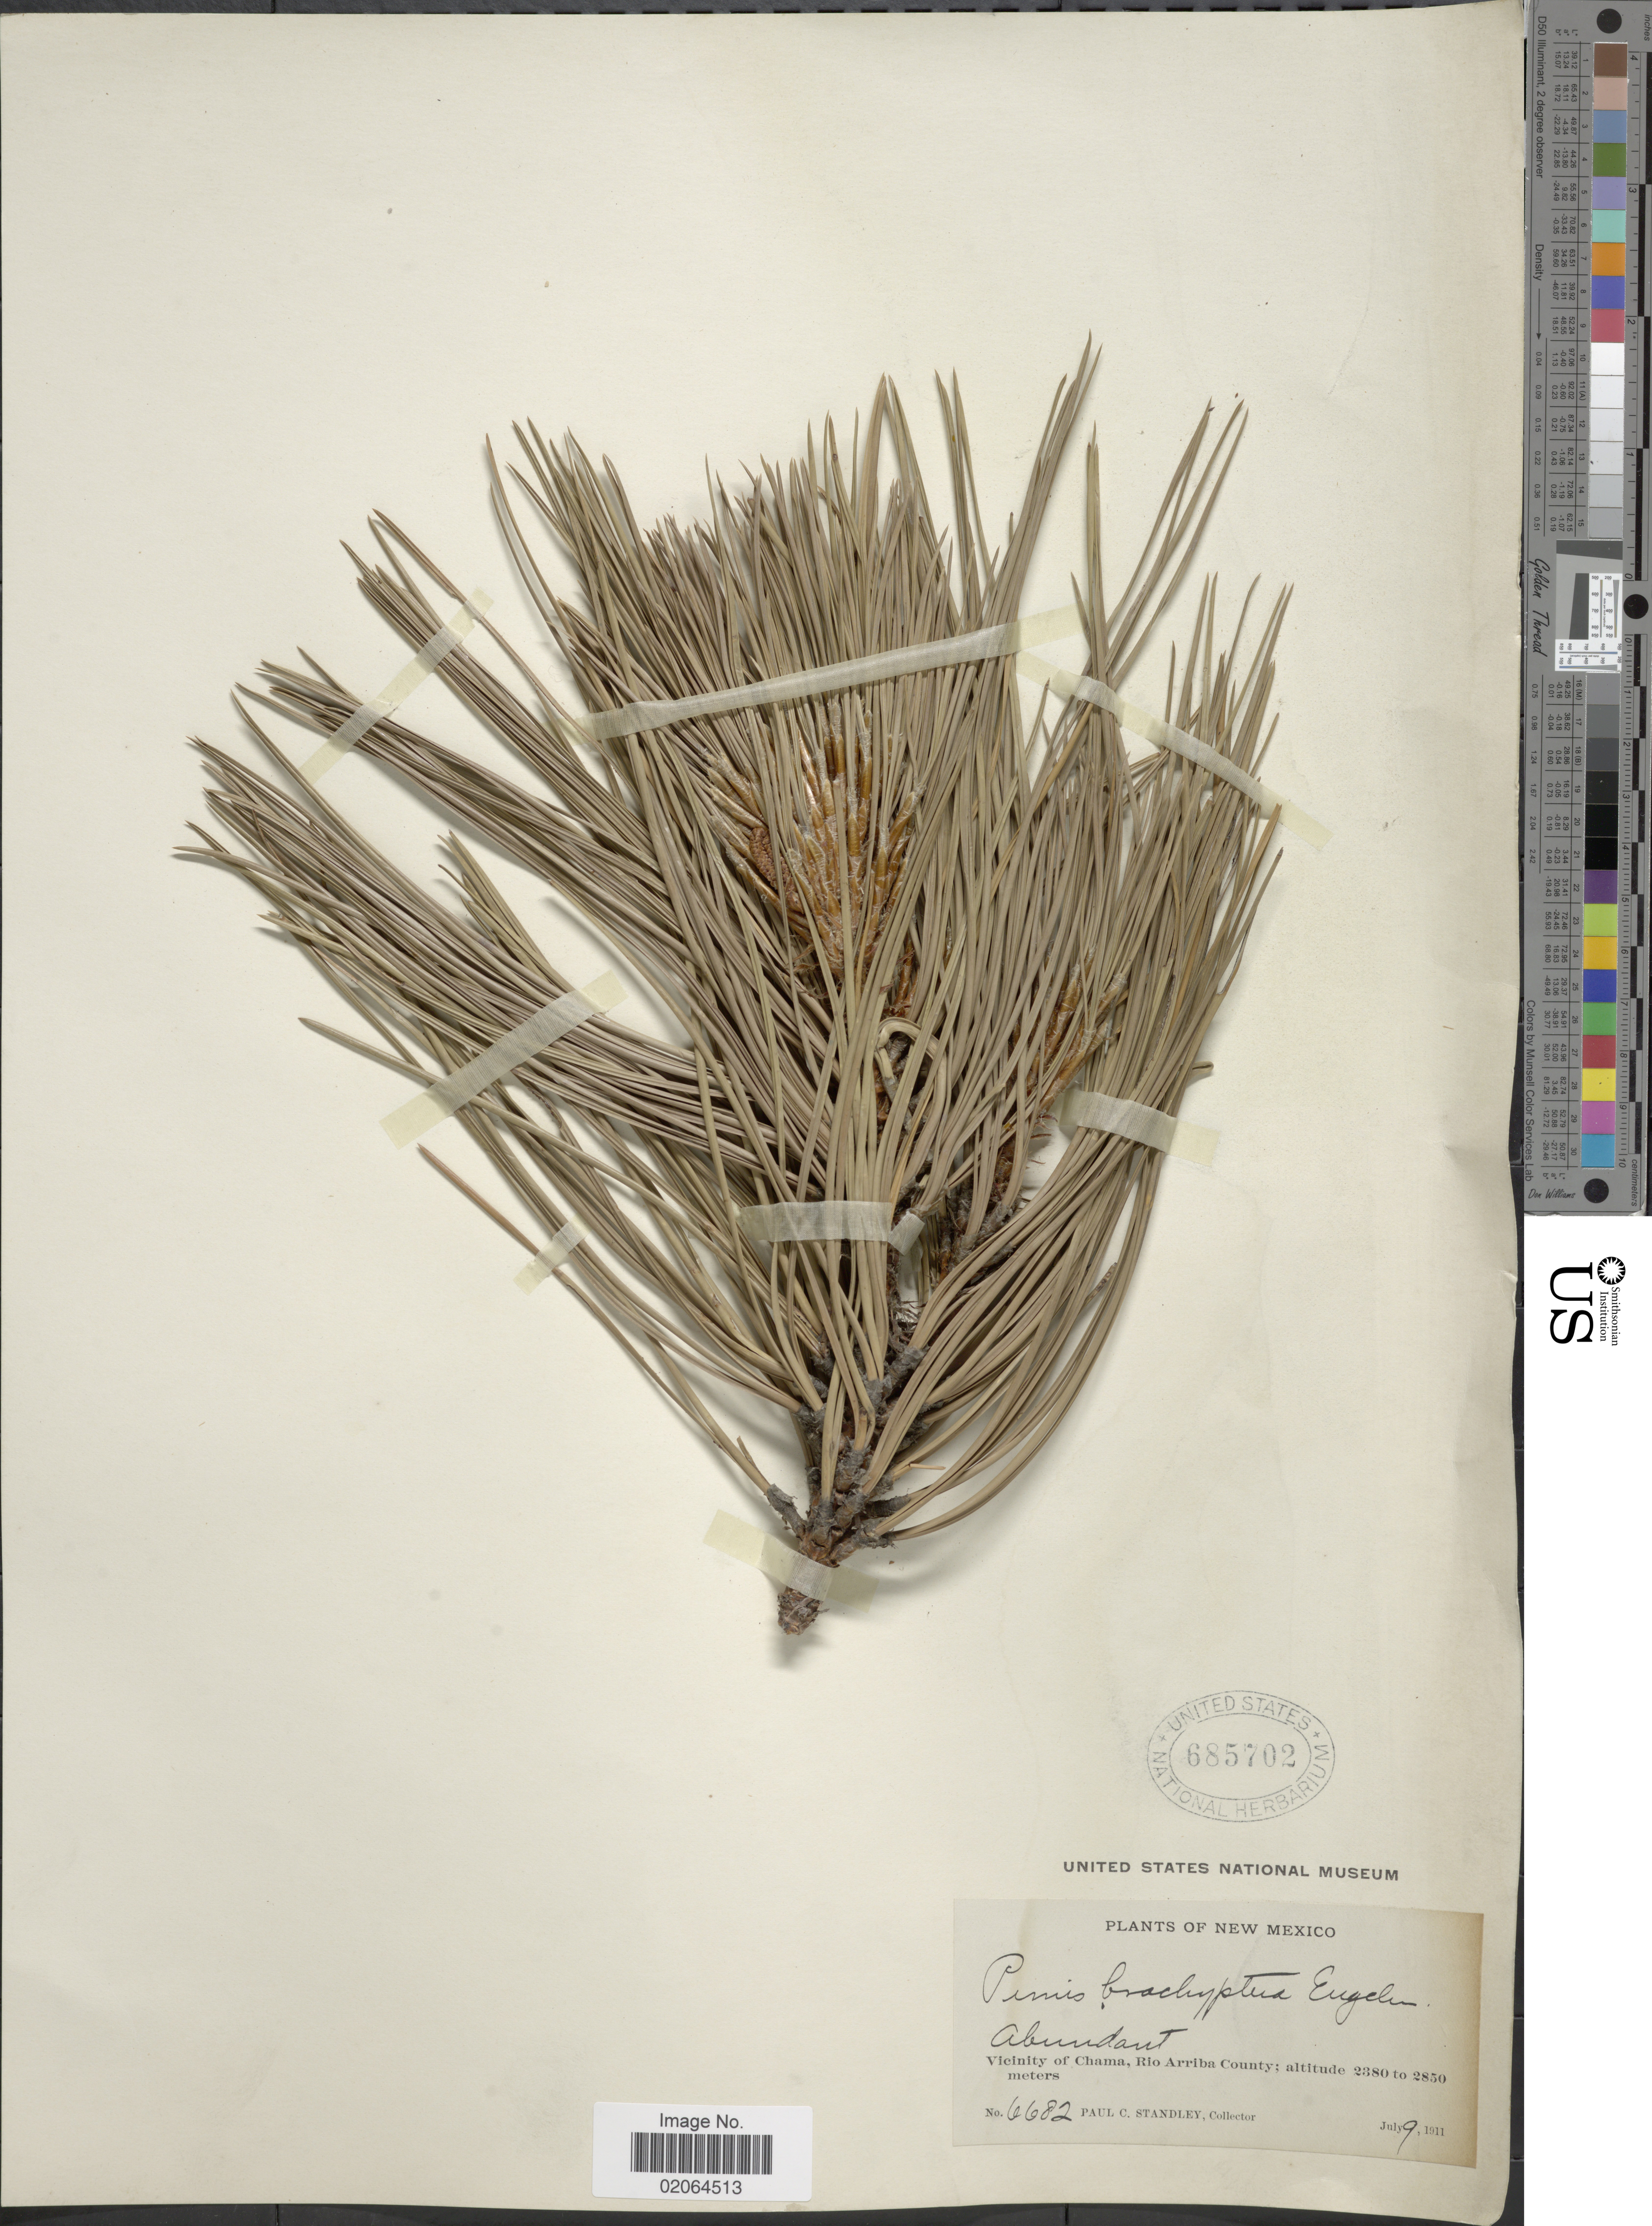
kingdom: Plantae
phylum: Tracheophyta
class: Pinopsida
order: Pinales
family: Pinaceae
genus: Pinus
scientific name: Pinus ponderosa var. scopulorum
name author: Engelm.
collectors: P. C. Standley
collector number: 6682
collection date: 1911-07-09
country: United States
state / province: New Mexico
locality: New Mexico, Vicinity of Chama, Rio Arriba County.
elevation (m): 2380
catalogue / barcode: US 685702